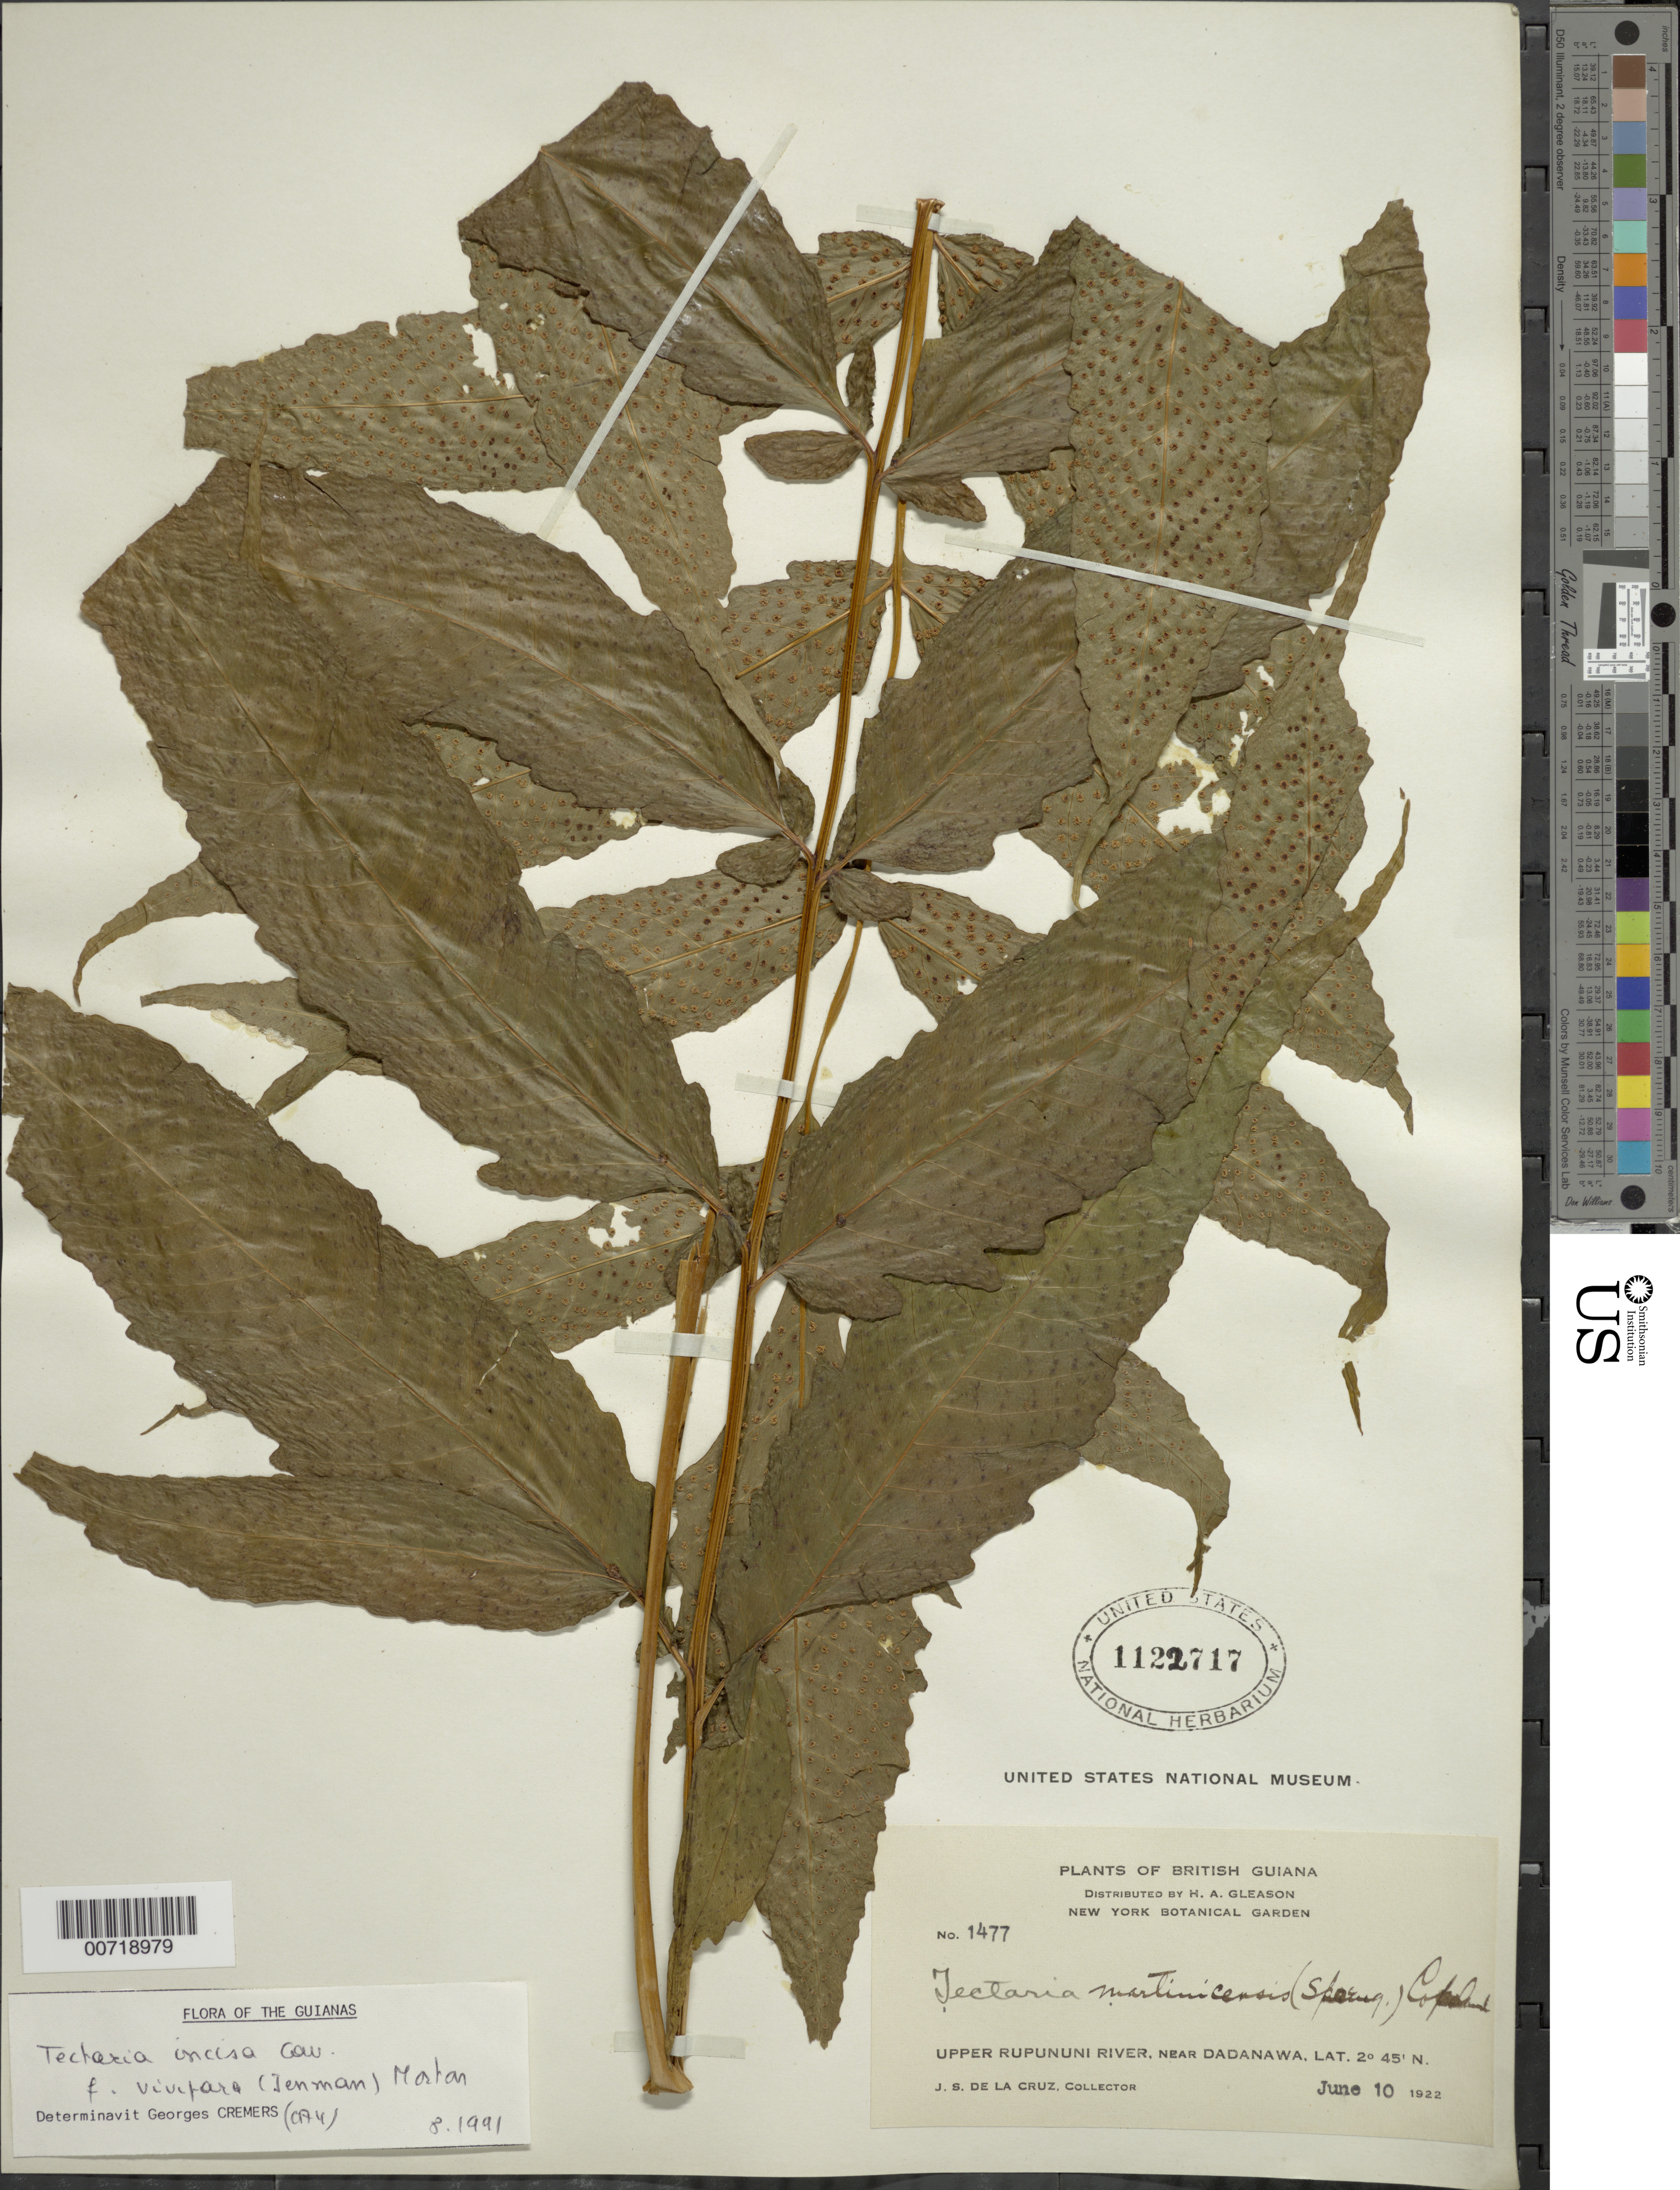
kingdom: Plantae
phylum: Tracheophyta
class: Polypodiopsida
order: Polypodiales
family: Tectariaceae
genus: Tectaria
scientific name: Tectaria incisa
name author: Cav.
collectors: J. S. de la Cruz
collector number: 1477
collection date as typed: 10-Jun-22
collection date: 1922-06-10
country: Guyana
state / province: U. Takutu-U. Essequibo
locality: Dadanawa, vic., upper Rupununi R.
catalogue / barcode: US 1122717